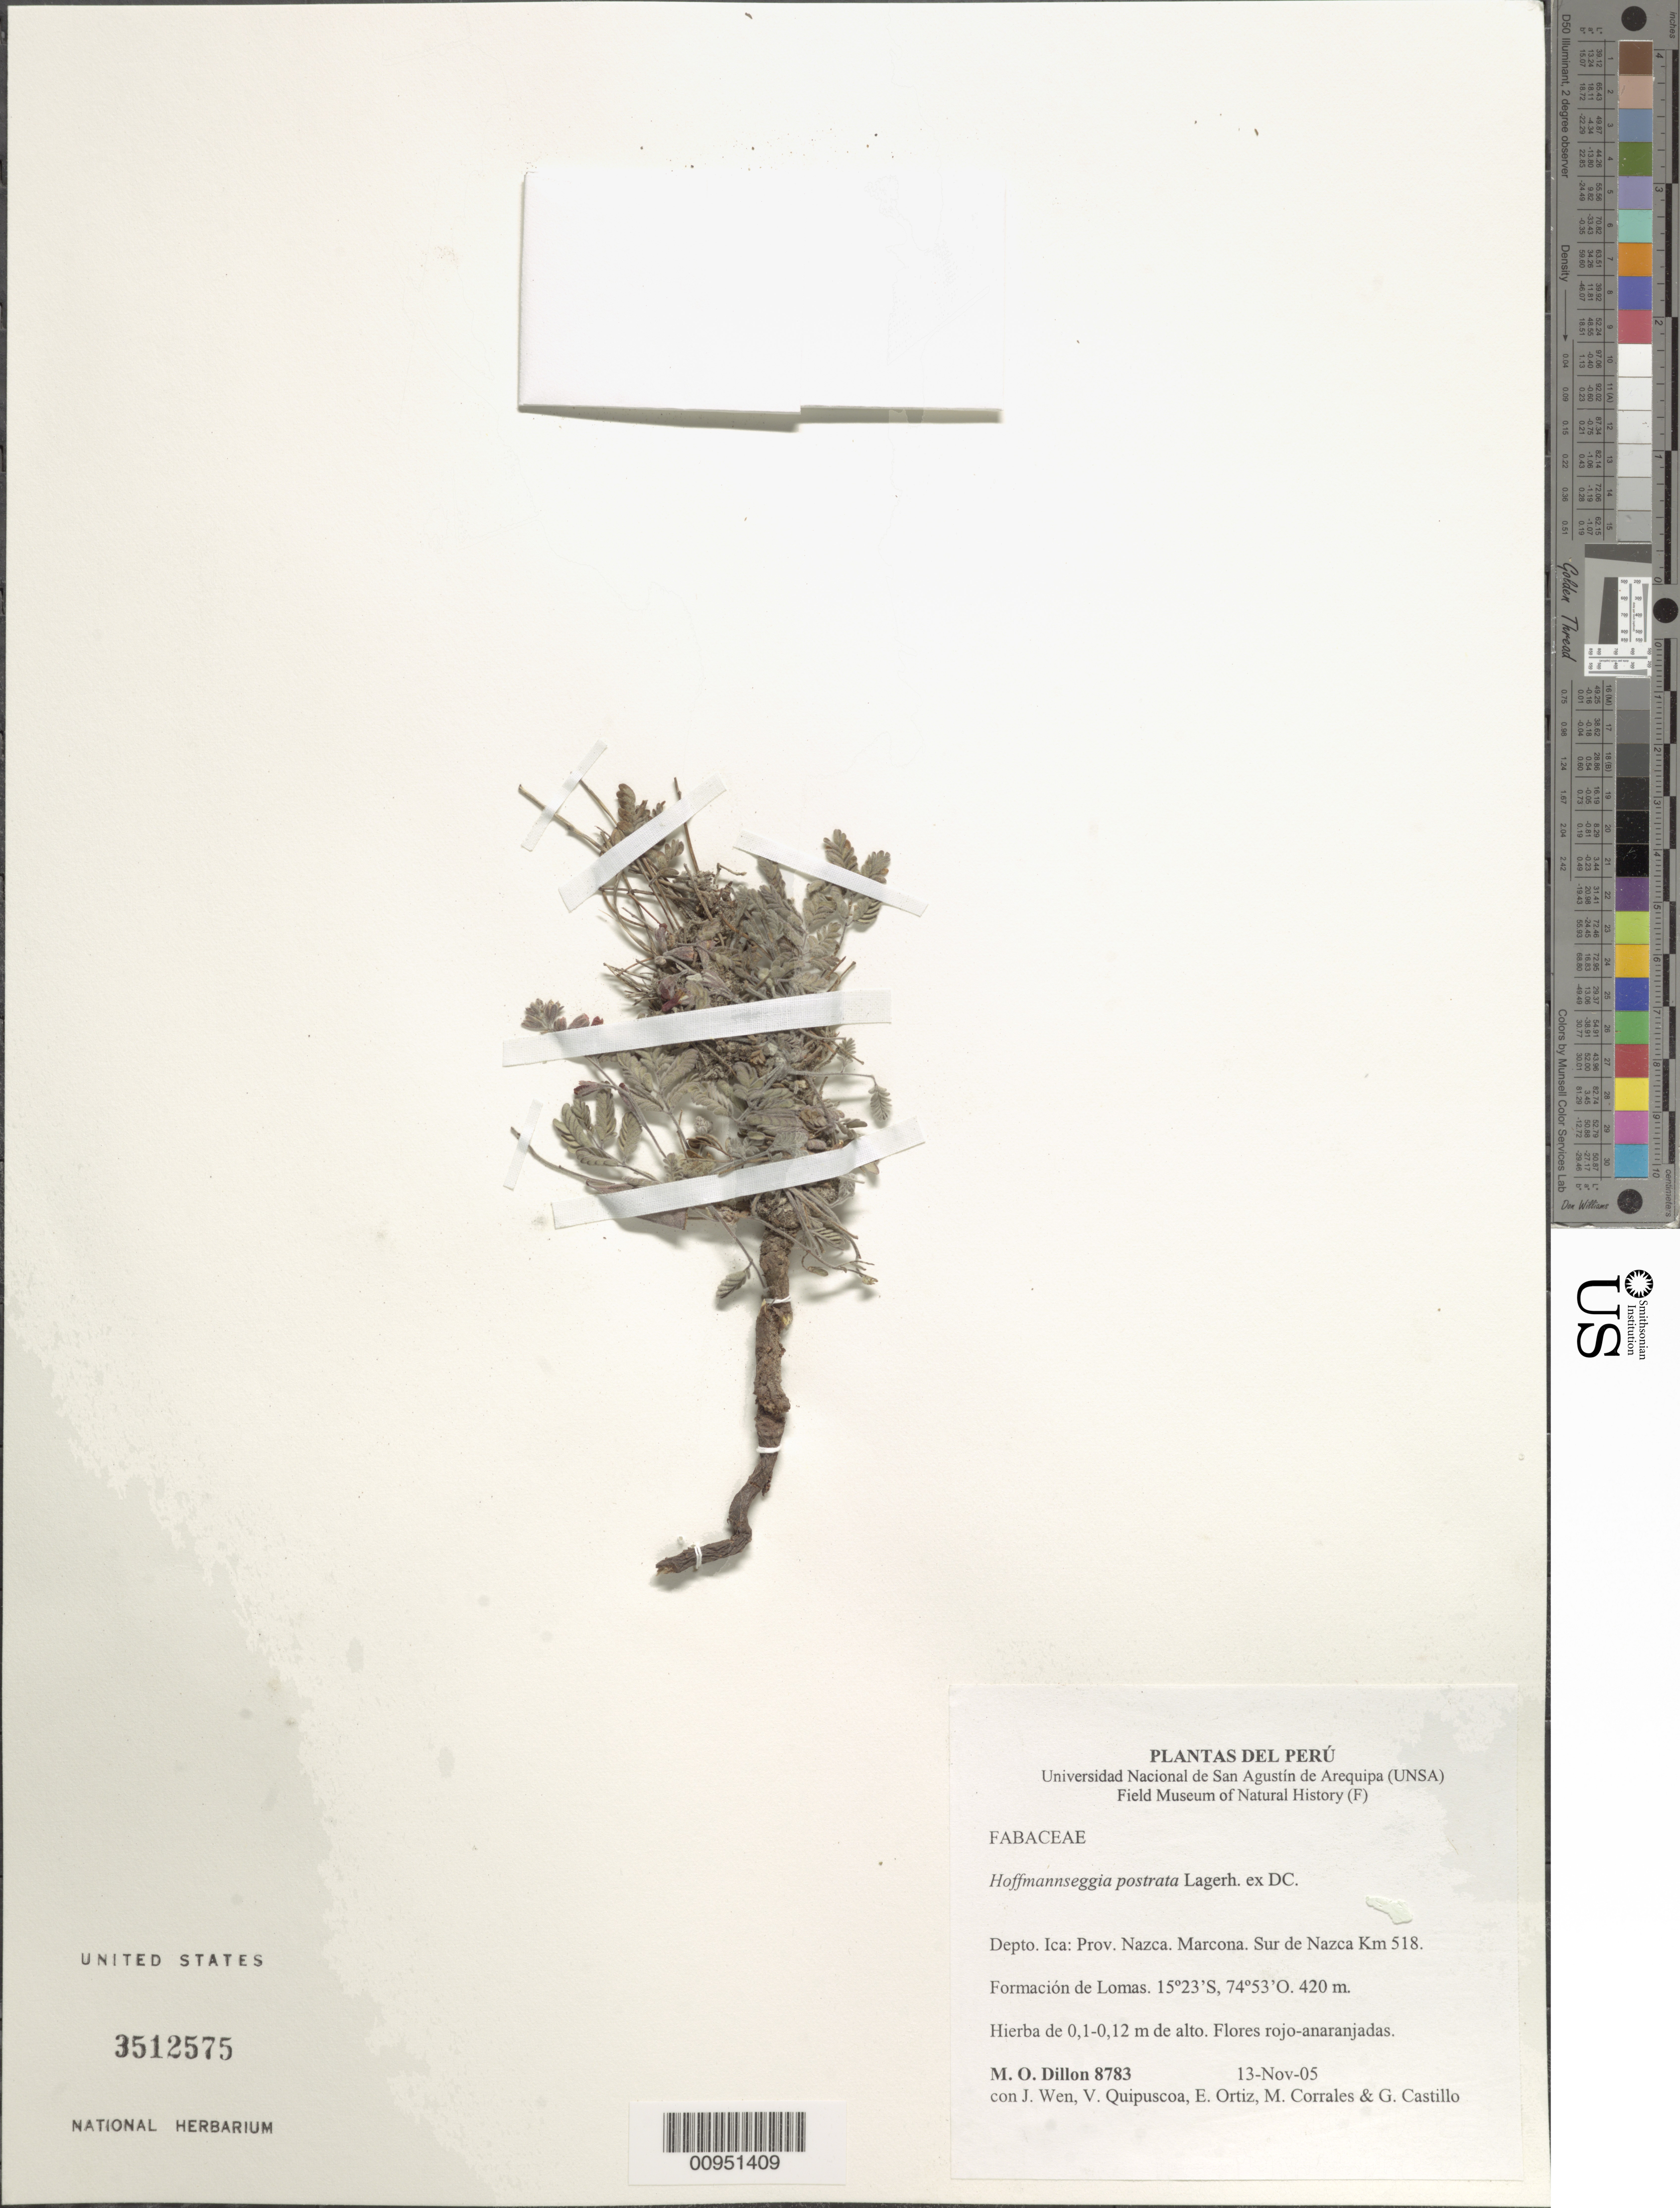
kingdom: Plantae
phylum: Tracheophyta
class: Magnoliopsida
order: Fabales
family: Fabaceae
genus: Hoffmannseggia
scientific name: Hoffmannseggia prostrata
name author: Lag. ex DC.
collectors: M. O. Dillon, V. Quipuscoa, E. Ortiz, M. Corrales & G. Castillo C.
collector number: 8783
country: Peru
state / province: Ica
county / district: Nazca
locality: Marcona, Sur de Nazca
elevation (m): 420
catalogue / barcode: US 3512575